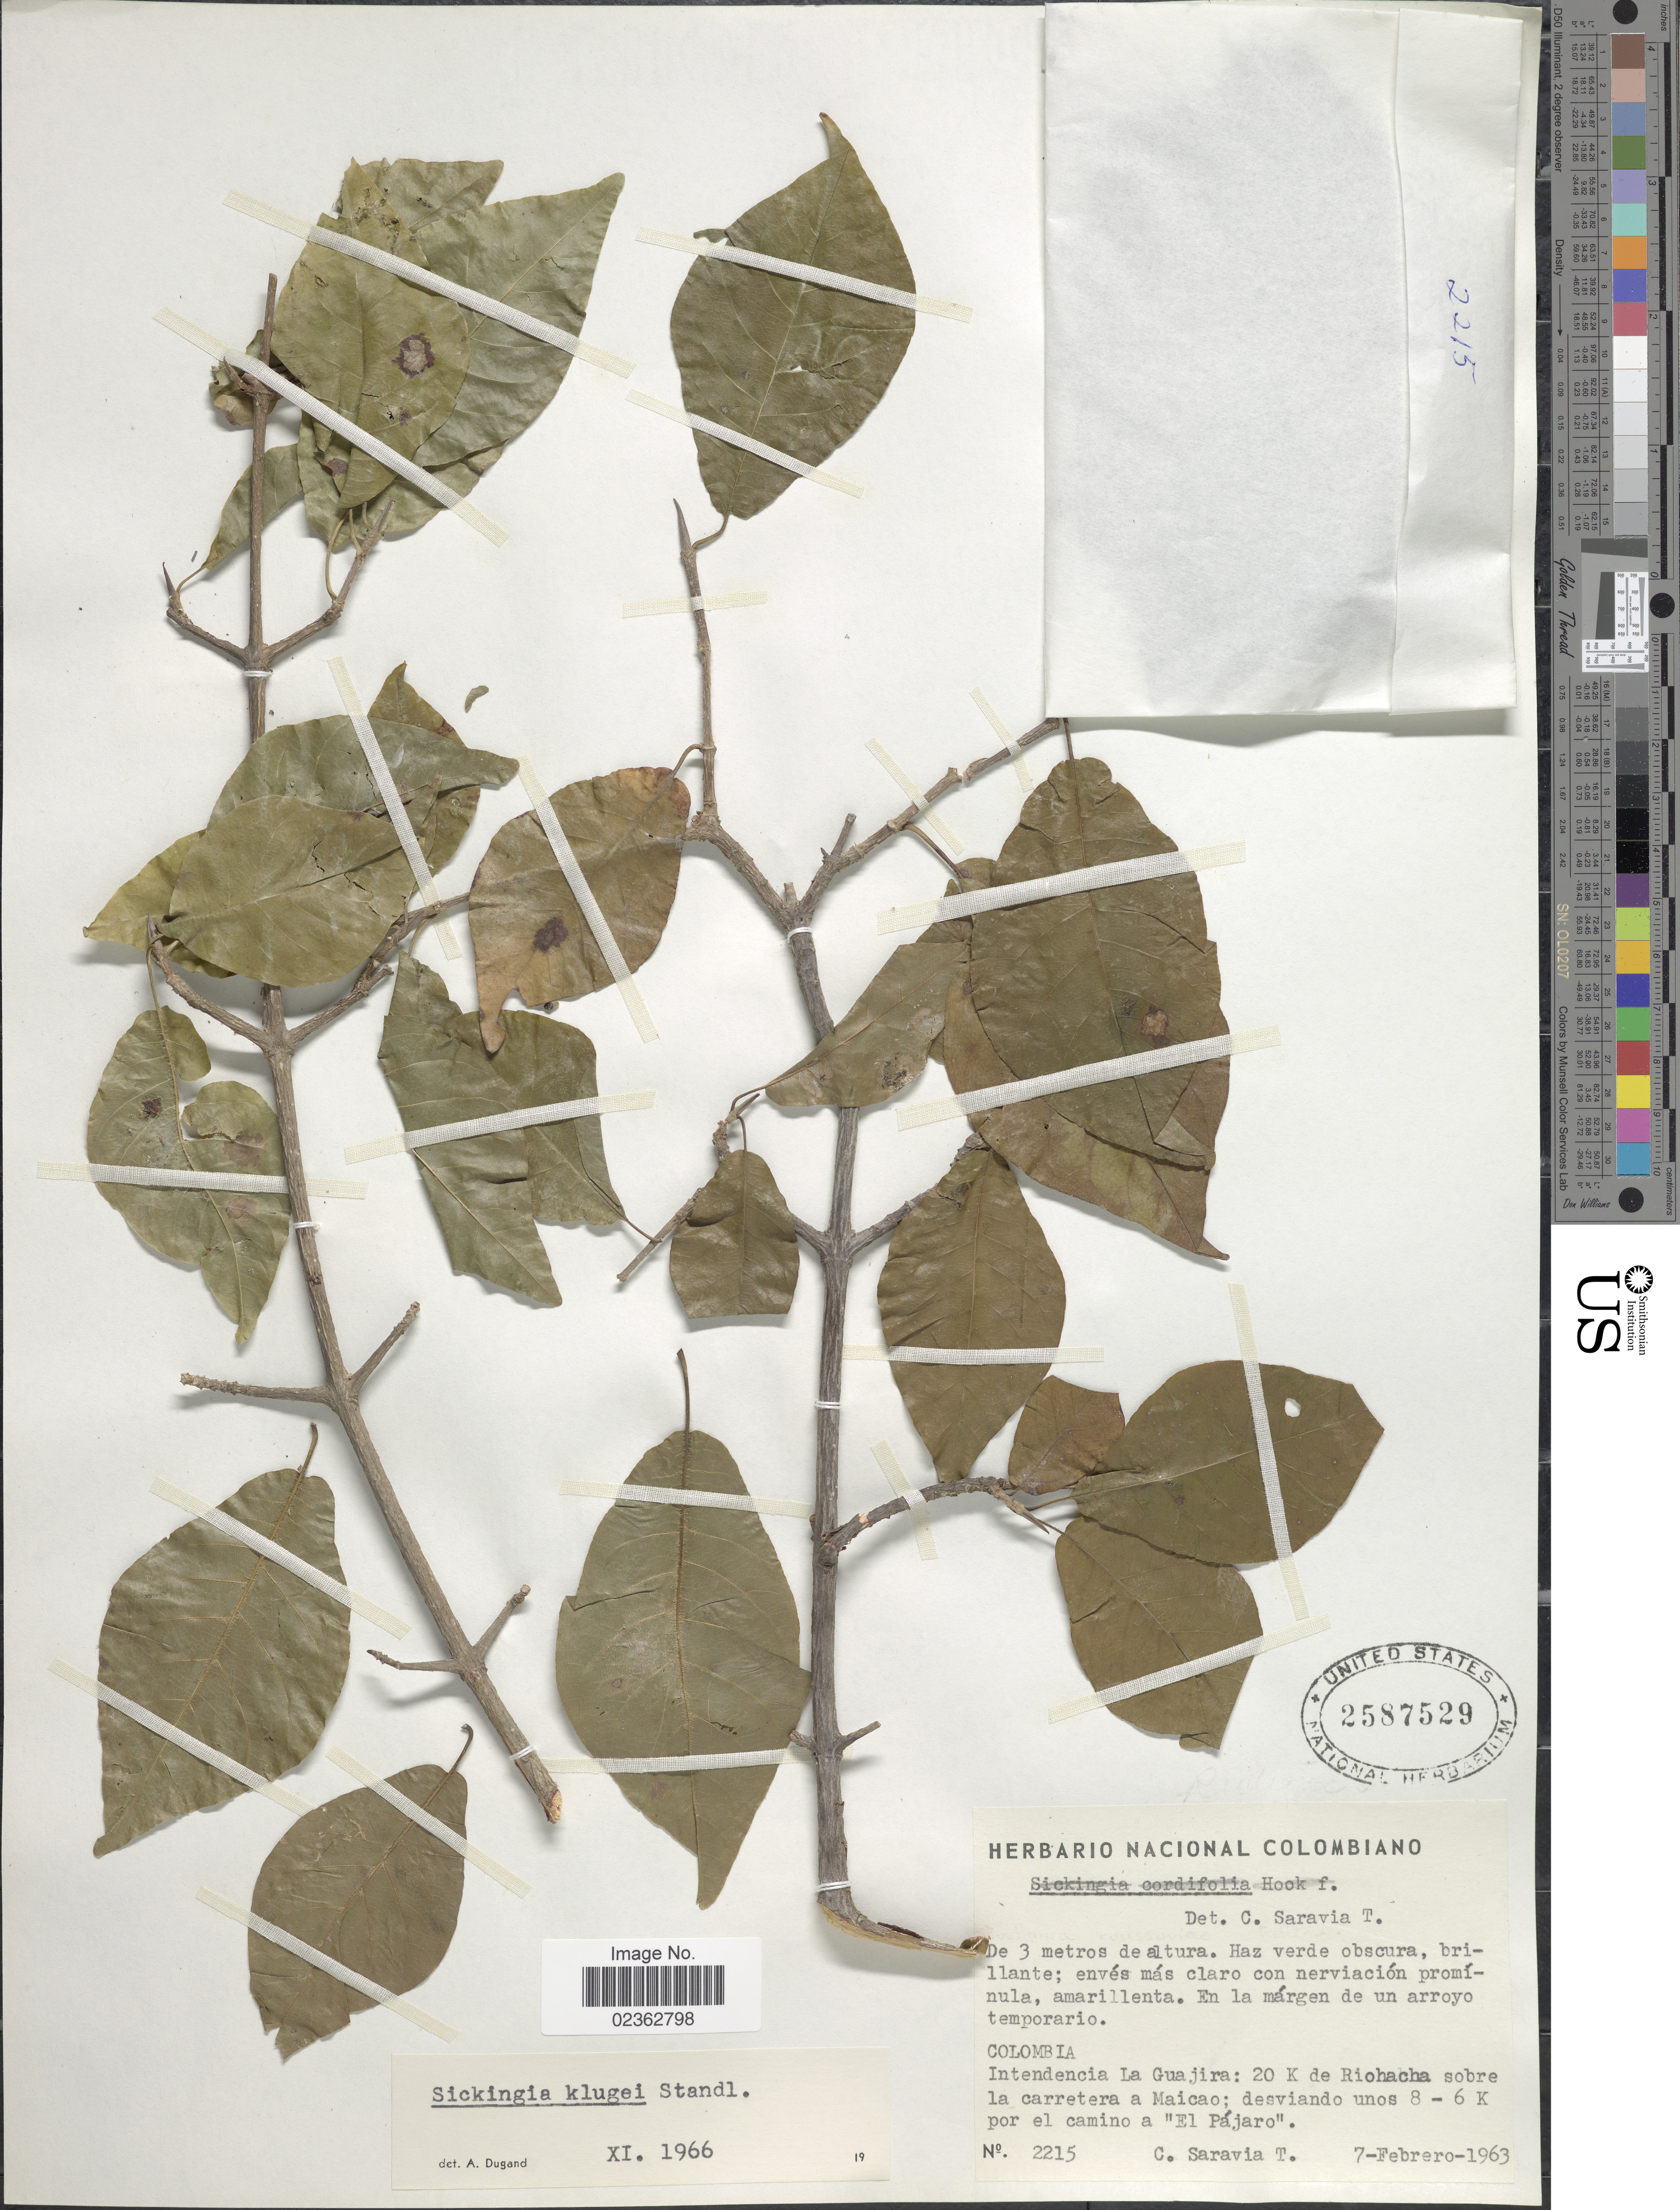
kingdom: Plantae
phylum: Tracheophyta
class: Magnoliopsida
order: Gentianales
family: Rubiaceae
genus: Simira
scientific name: Simira klugei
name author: (Standl.) Steyerm.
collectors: C. Saravia T.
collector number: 2215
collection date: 1963-02-07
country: Colombia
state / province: La Guajira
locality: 20 K de Riohacha sobre la carretera a Maicao; desviando unos 8-6 k por el camino a "El Pajaro"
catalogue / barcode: US 2587529